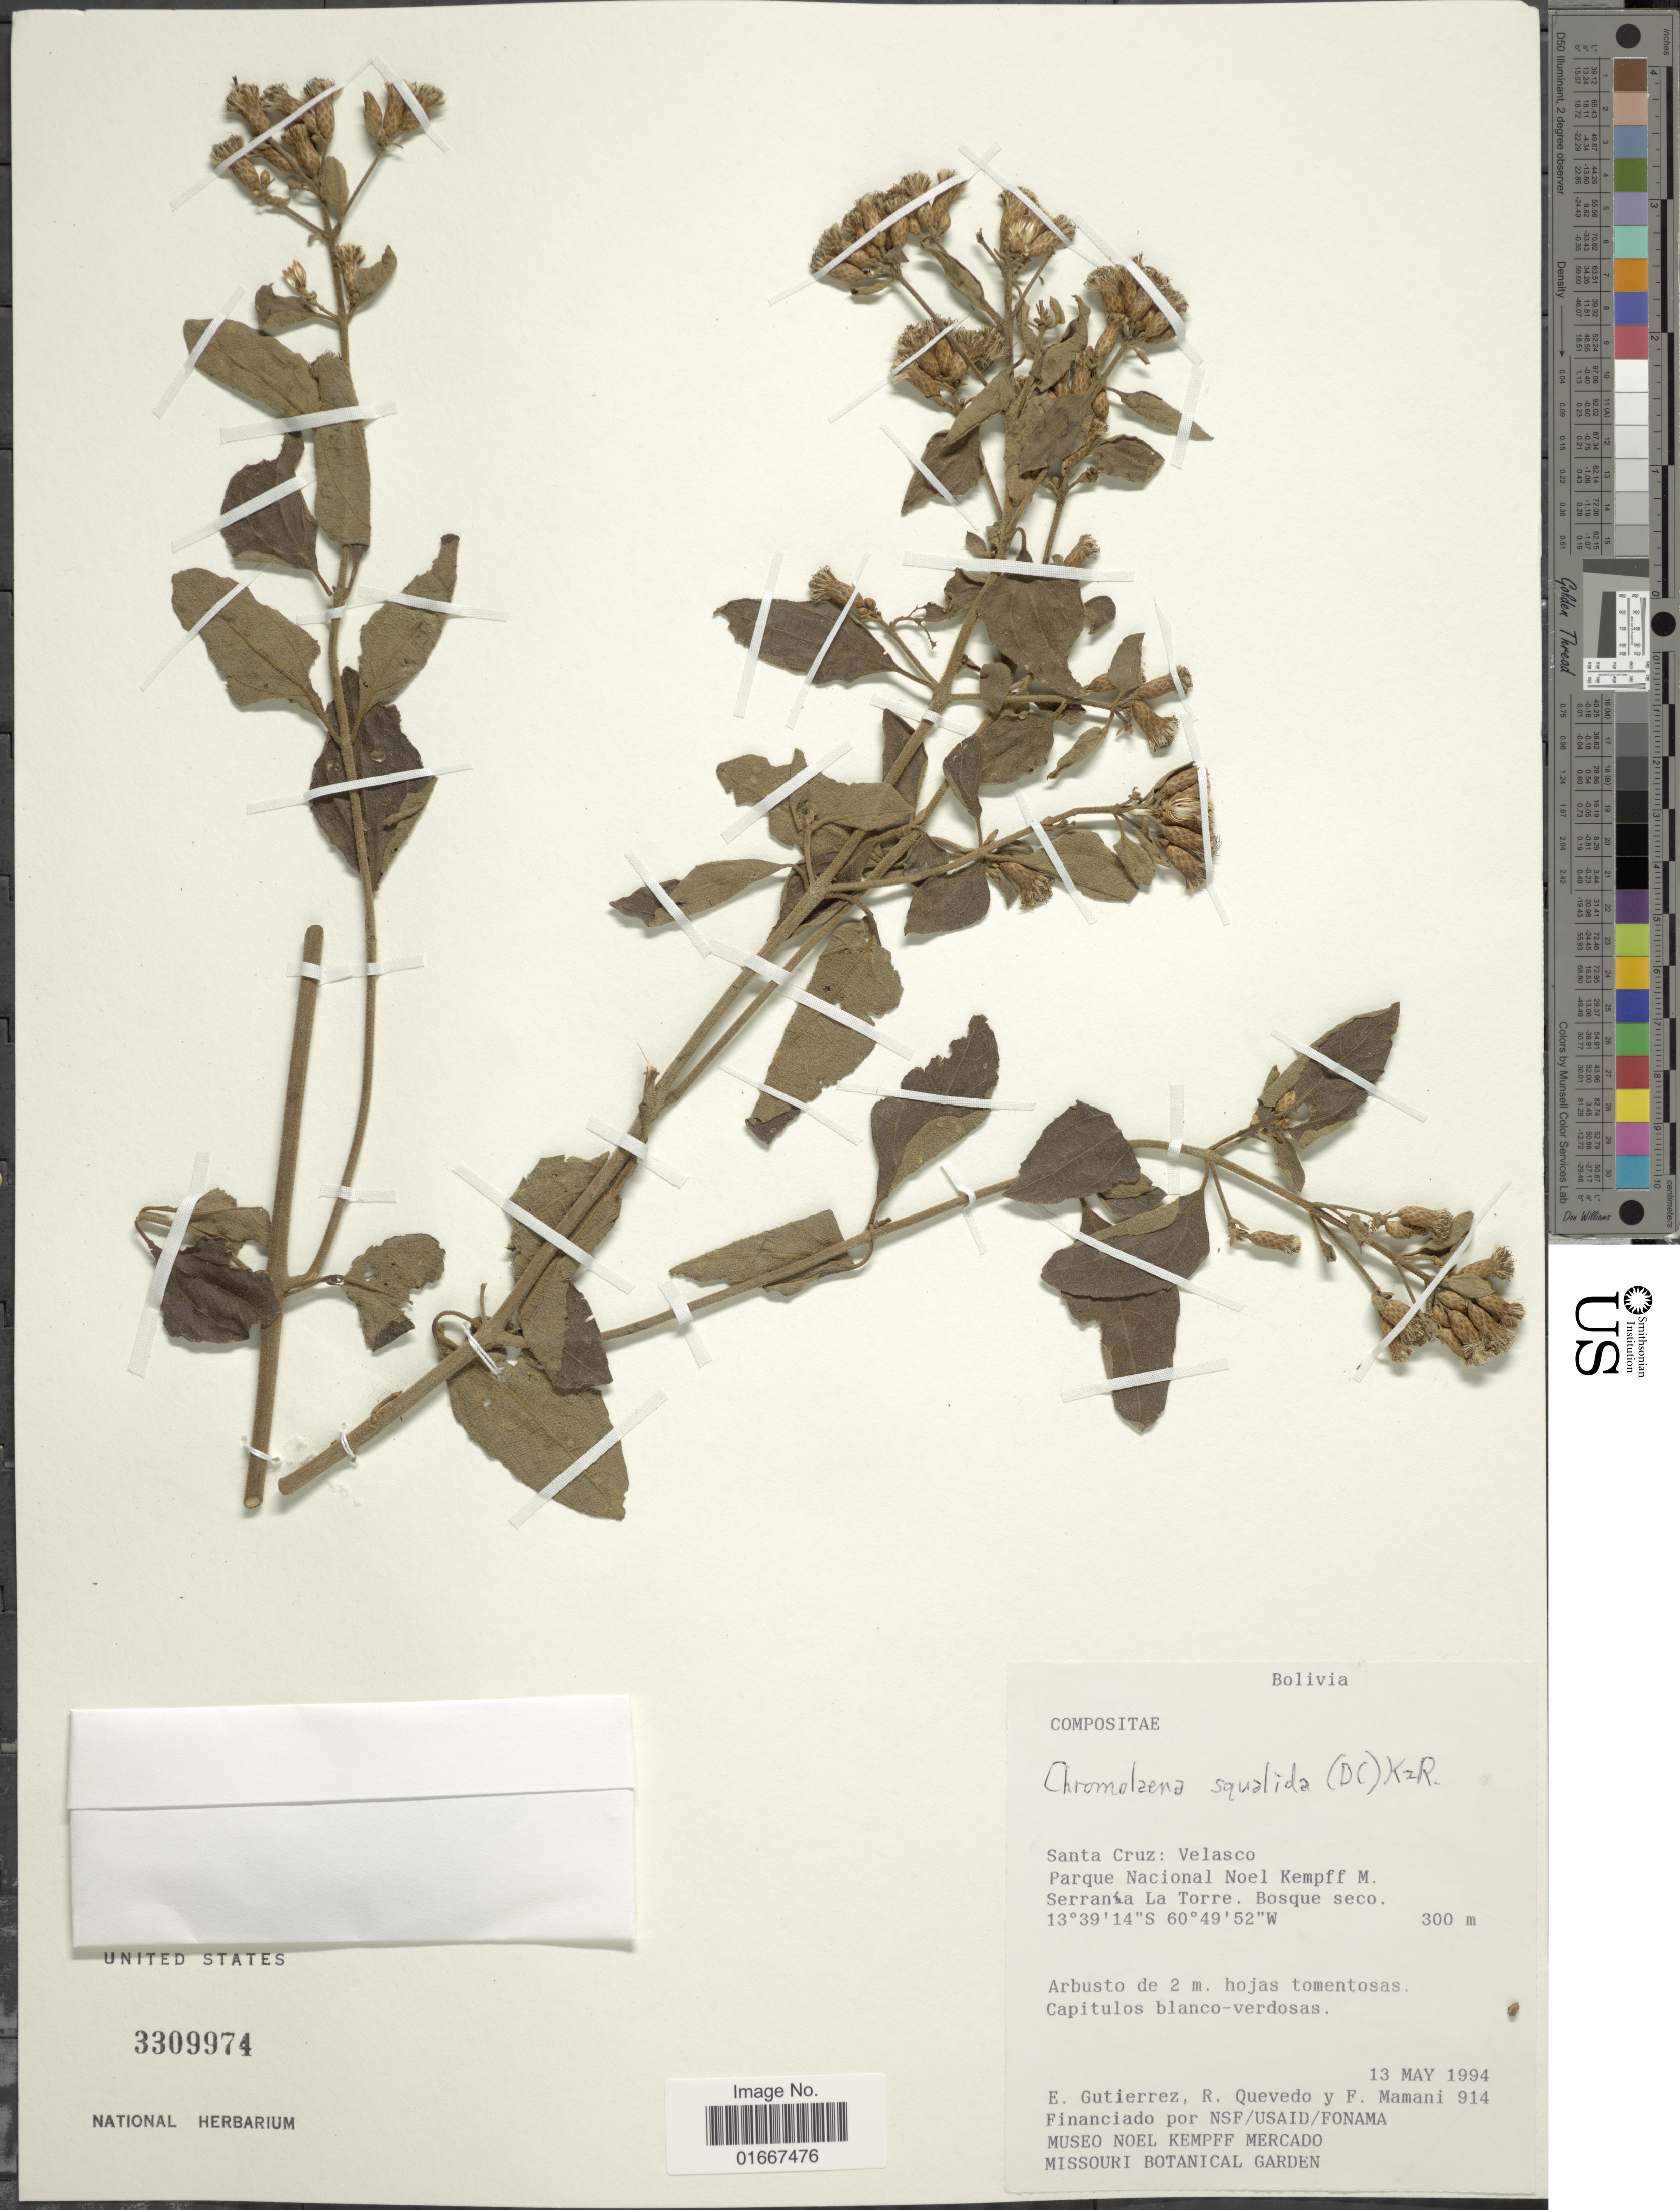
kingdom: Plantae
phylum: Tracheophyta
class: Magnoliopsida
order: Asterales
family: Asteraceae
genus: Chromolaena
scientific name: Chromolaena squalida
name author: (DC.) R.M. King & H. Rob.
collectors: E. Gutiérrez, R. Quevedo & F. Mamani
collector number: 914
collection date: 1994-05-13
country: Bolivia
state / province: Santa Cruz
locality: Velasco Parque Nacional Noek Kempff M. Serrania La Torre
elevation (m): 300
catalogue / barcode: US 3309974